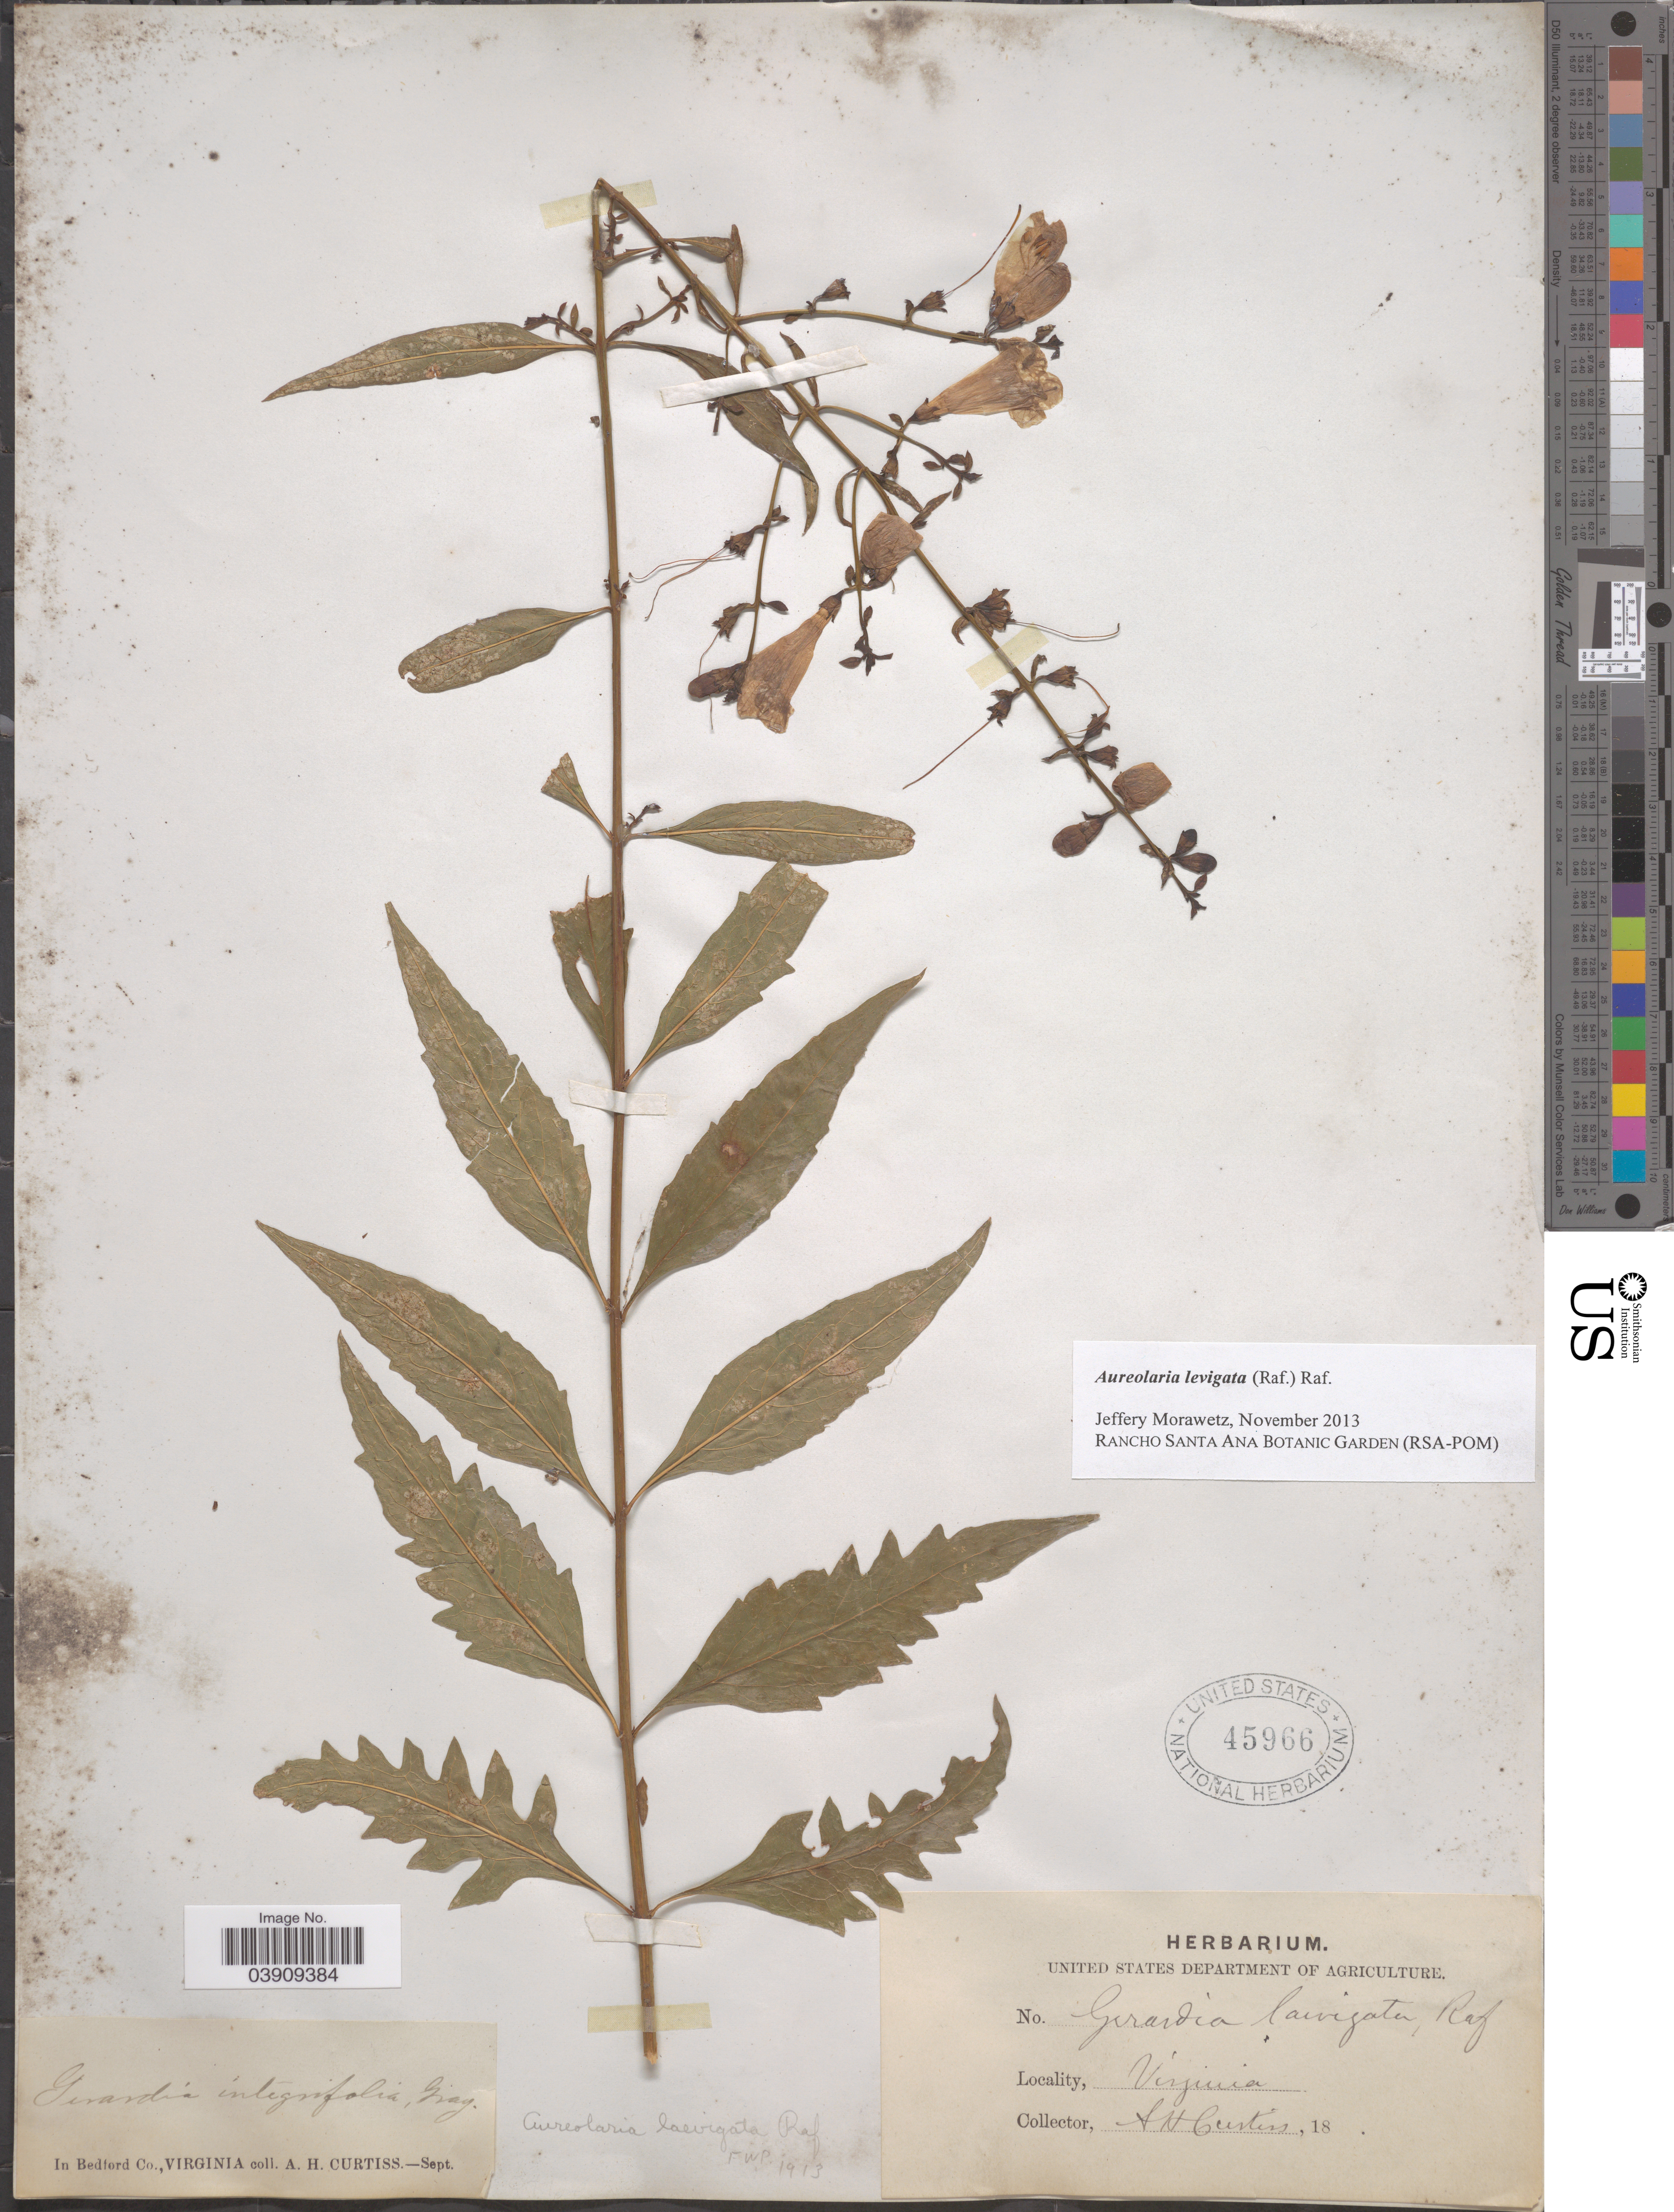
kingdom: Plantae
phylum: Tracheophyta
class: Magnoliopsida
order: Lamiales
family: Orobanchaceae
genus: Aureolaria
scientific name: Aureolaria laevigata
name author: (Raf.) Raf.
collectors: A. H. Curtiss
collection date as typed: Sept. 18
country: United States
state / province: Virginia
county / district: Bedford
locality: In Bedford Co.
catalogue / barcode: US 45966